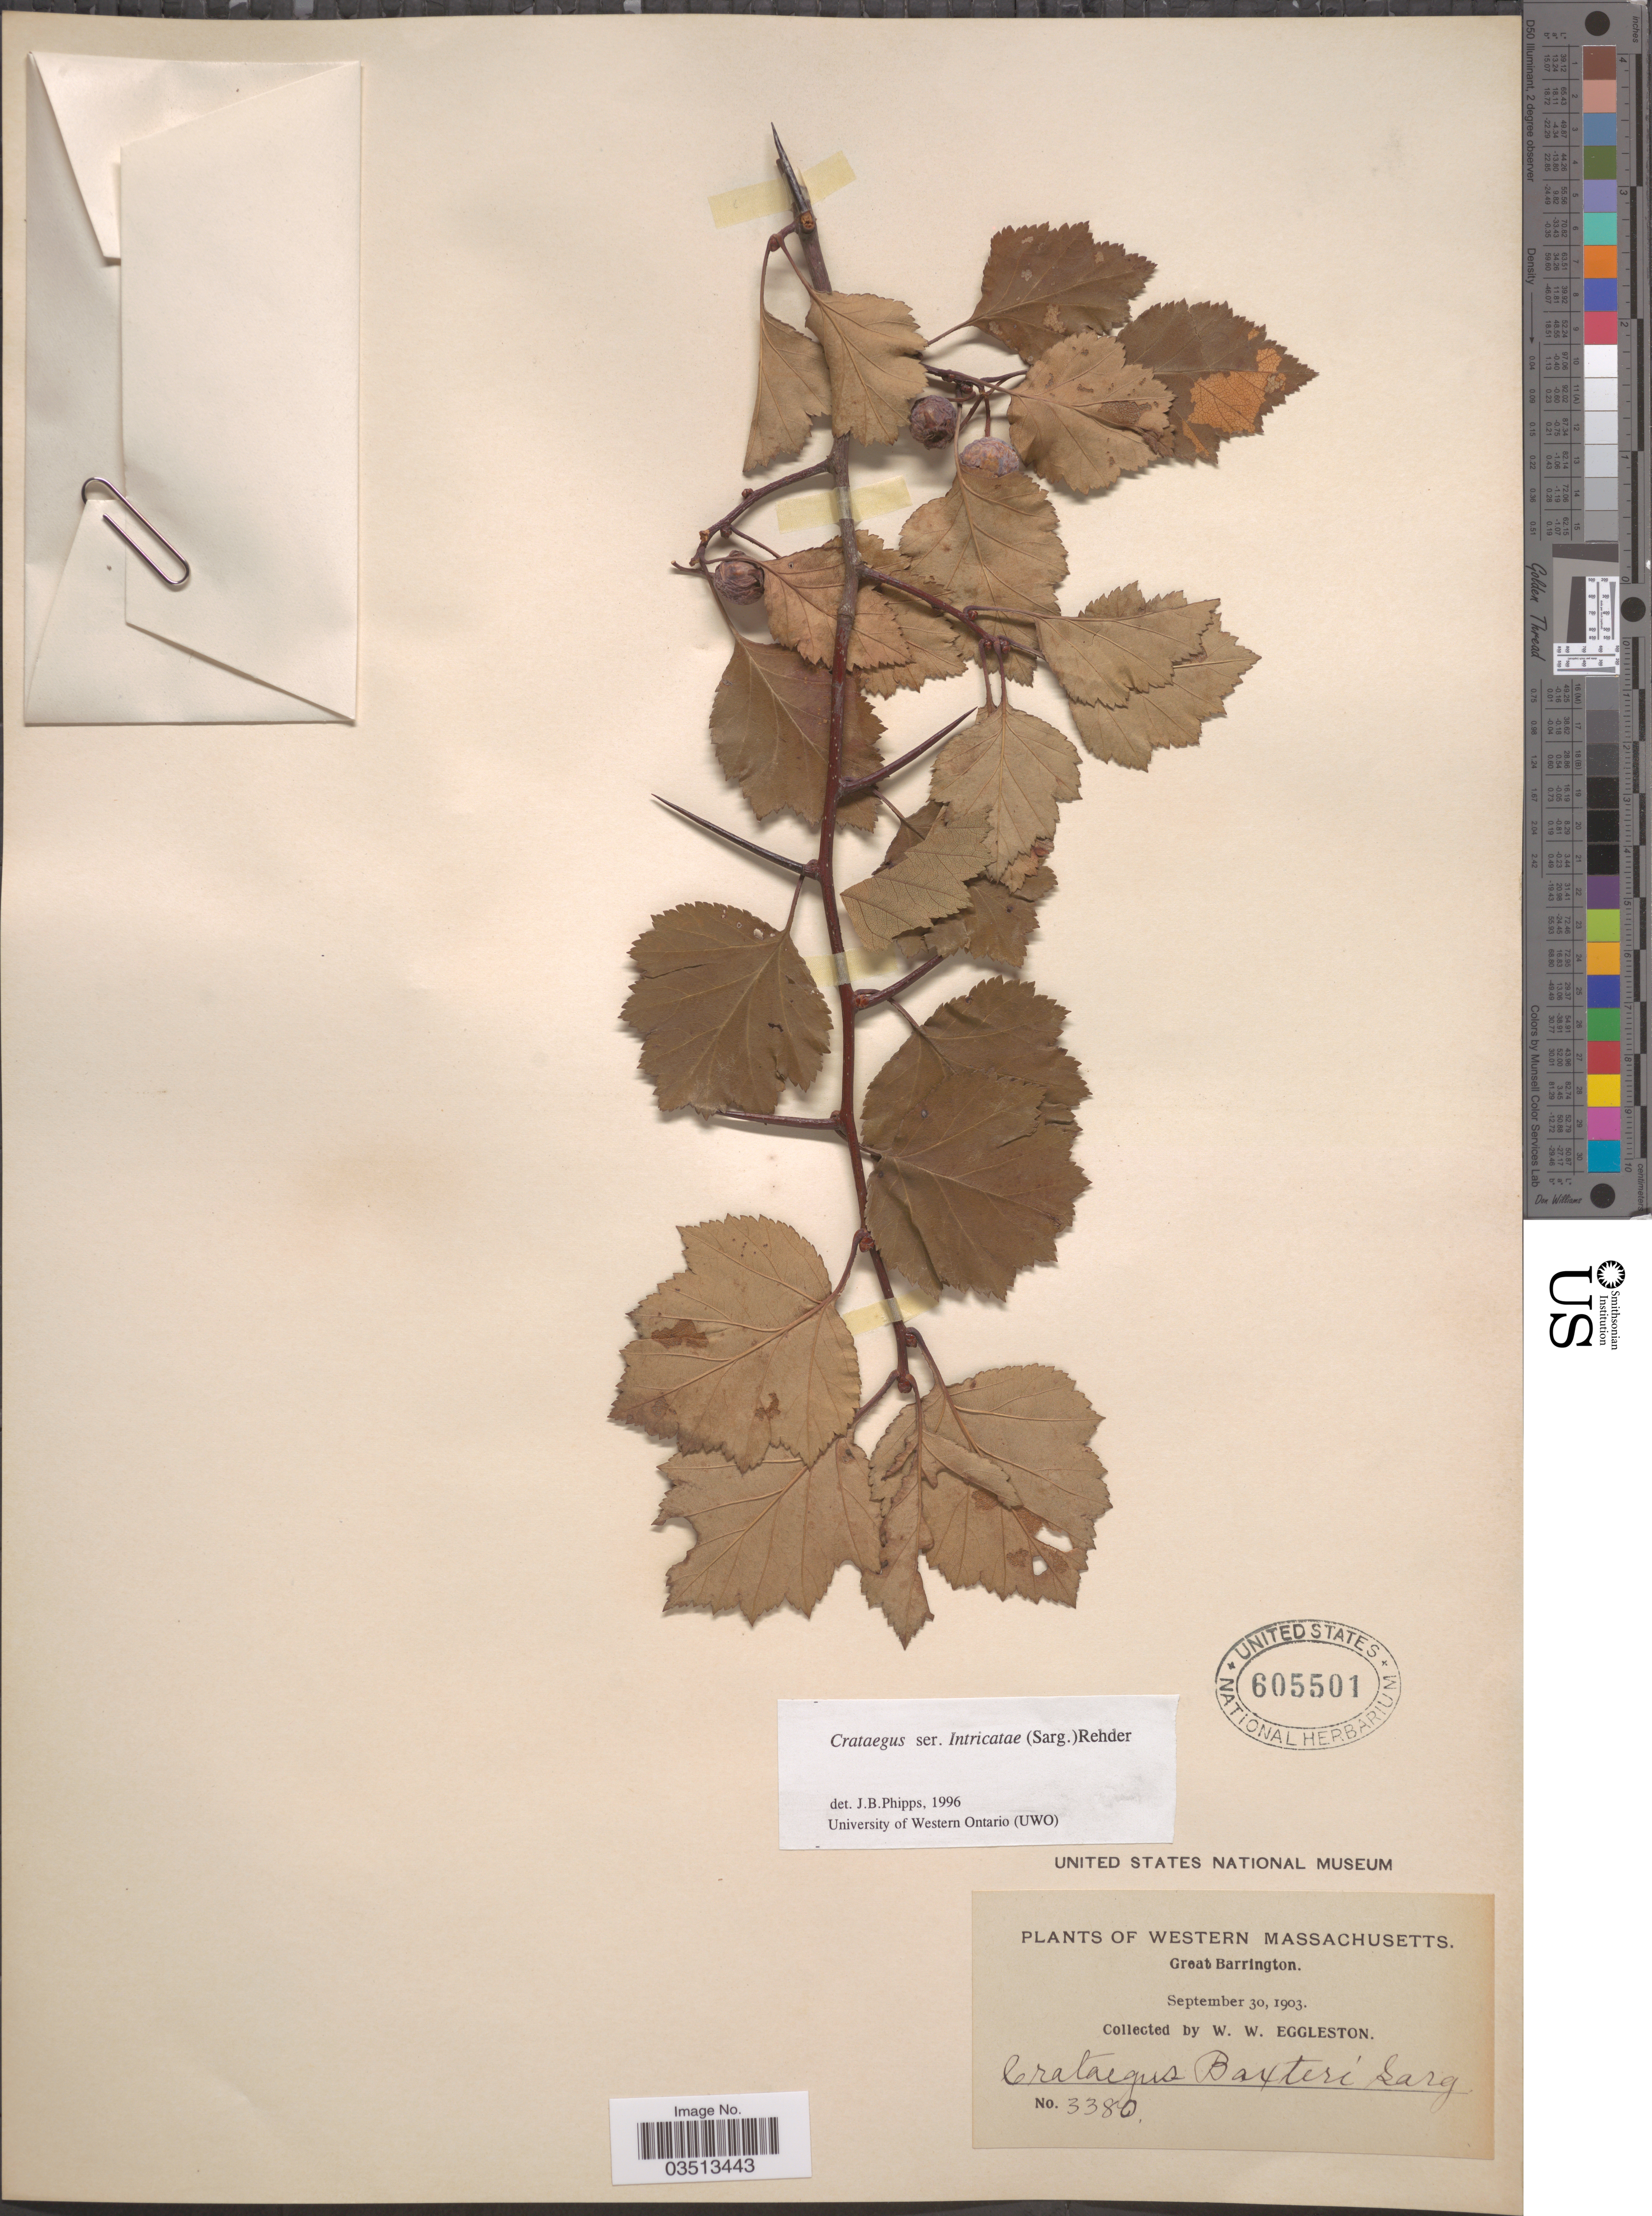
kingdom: Plantae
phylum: Tracheophyta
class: Magnoliopsida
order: Rosales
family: Rosaceae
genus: Crataegus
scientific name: Crataegus baxteri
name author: Sarg.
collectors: W. W. Eggleston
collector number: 3380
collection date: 1903-09-30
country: United States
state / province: Massachusetts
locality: Western Massachusetts. Great Barrington.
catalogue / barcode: US 605501